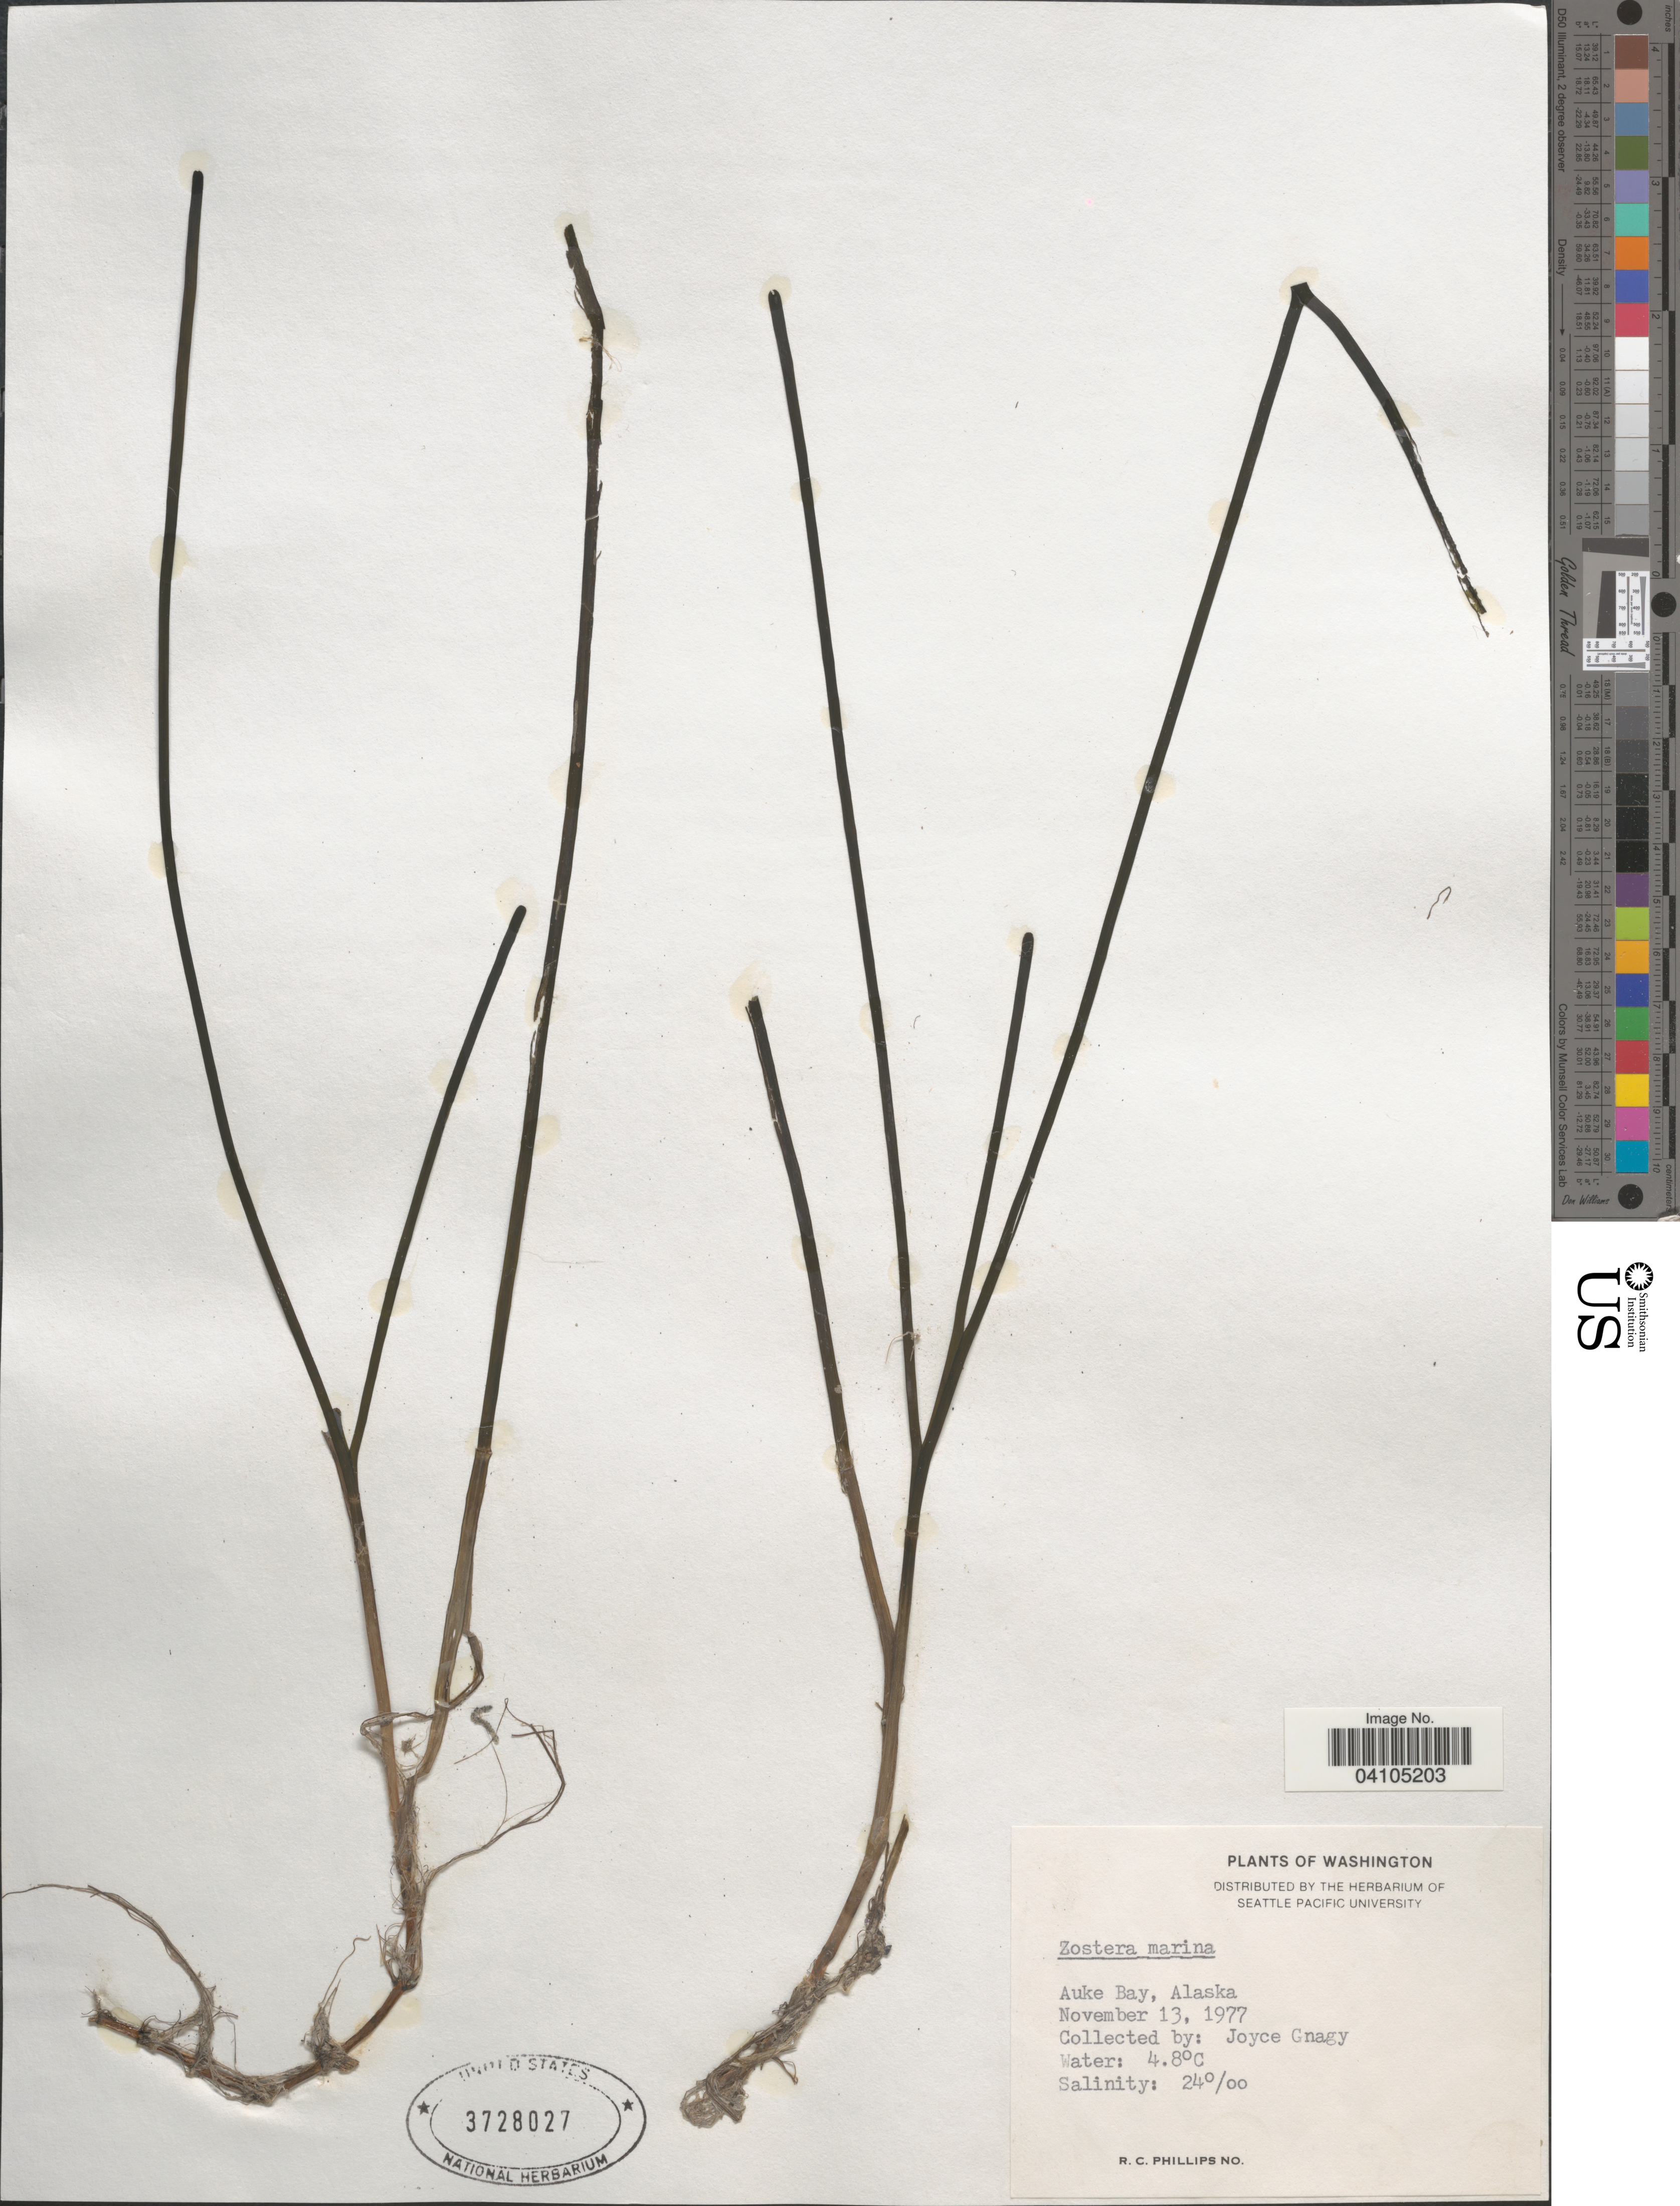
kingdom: Plantae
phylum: Tracheophyta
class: Liliopsida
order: Alismatales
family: Zosteraceae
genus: Zostera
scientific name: Zostera marina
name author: L.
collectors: J. Gnagy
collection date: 1977-11-13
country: United States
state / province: Alaska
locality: Auke Bay.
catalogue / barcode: US 3728027